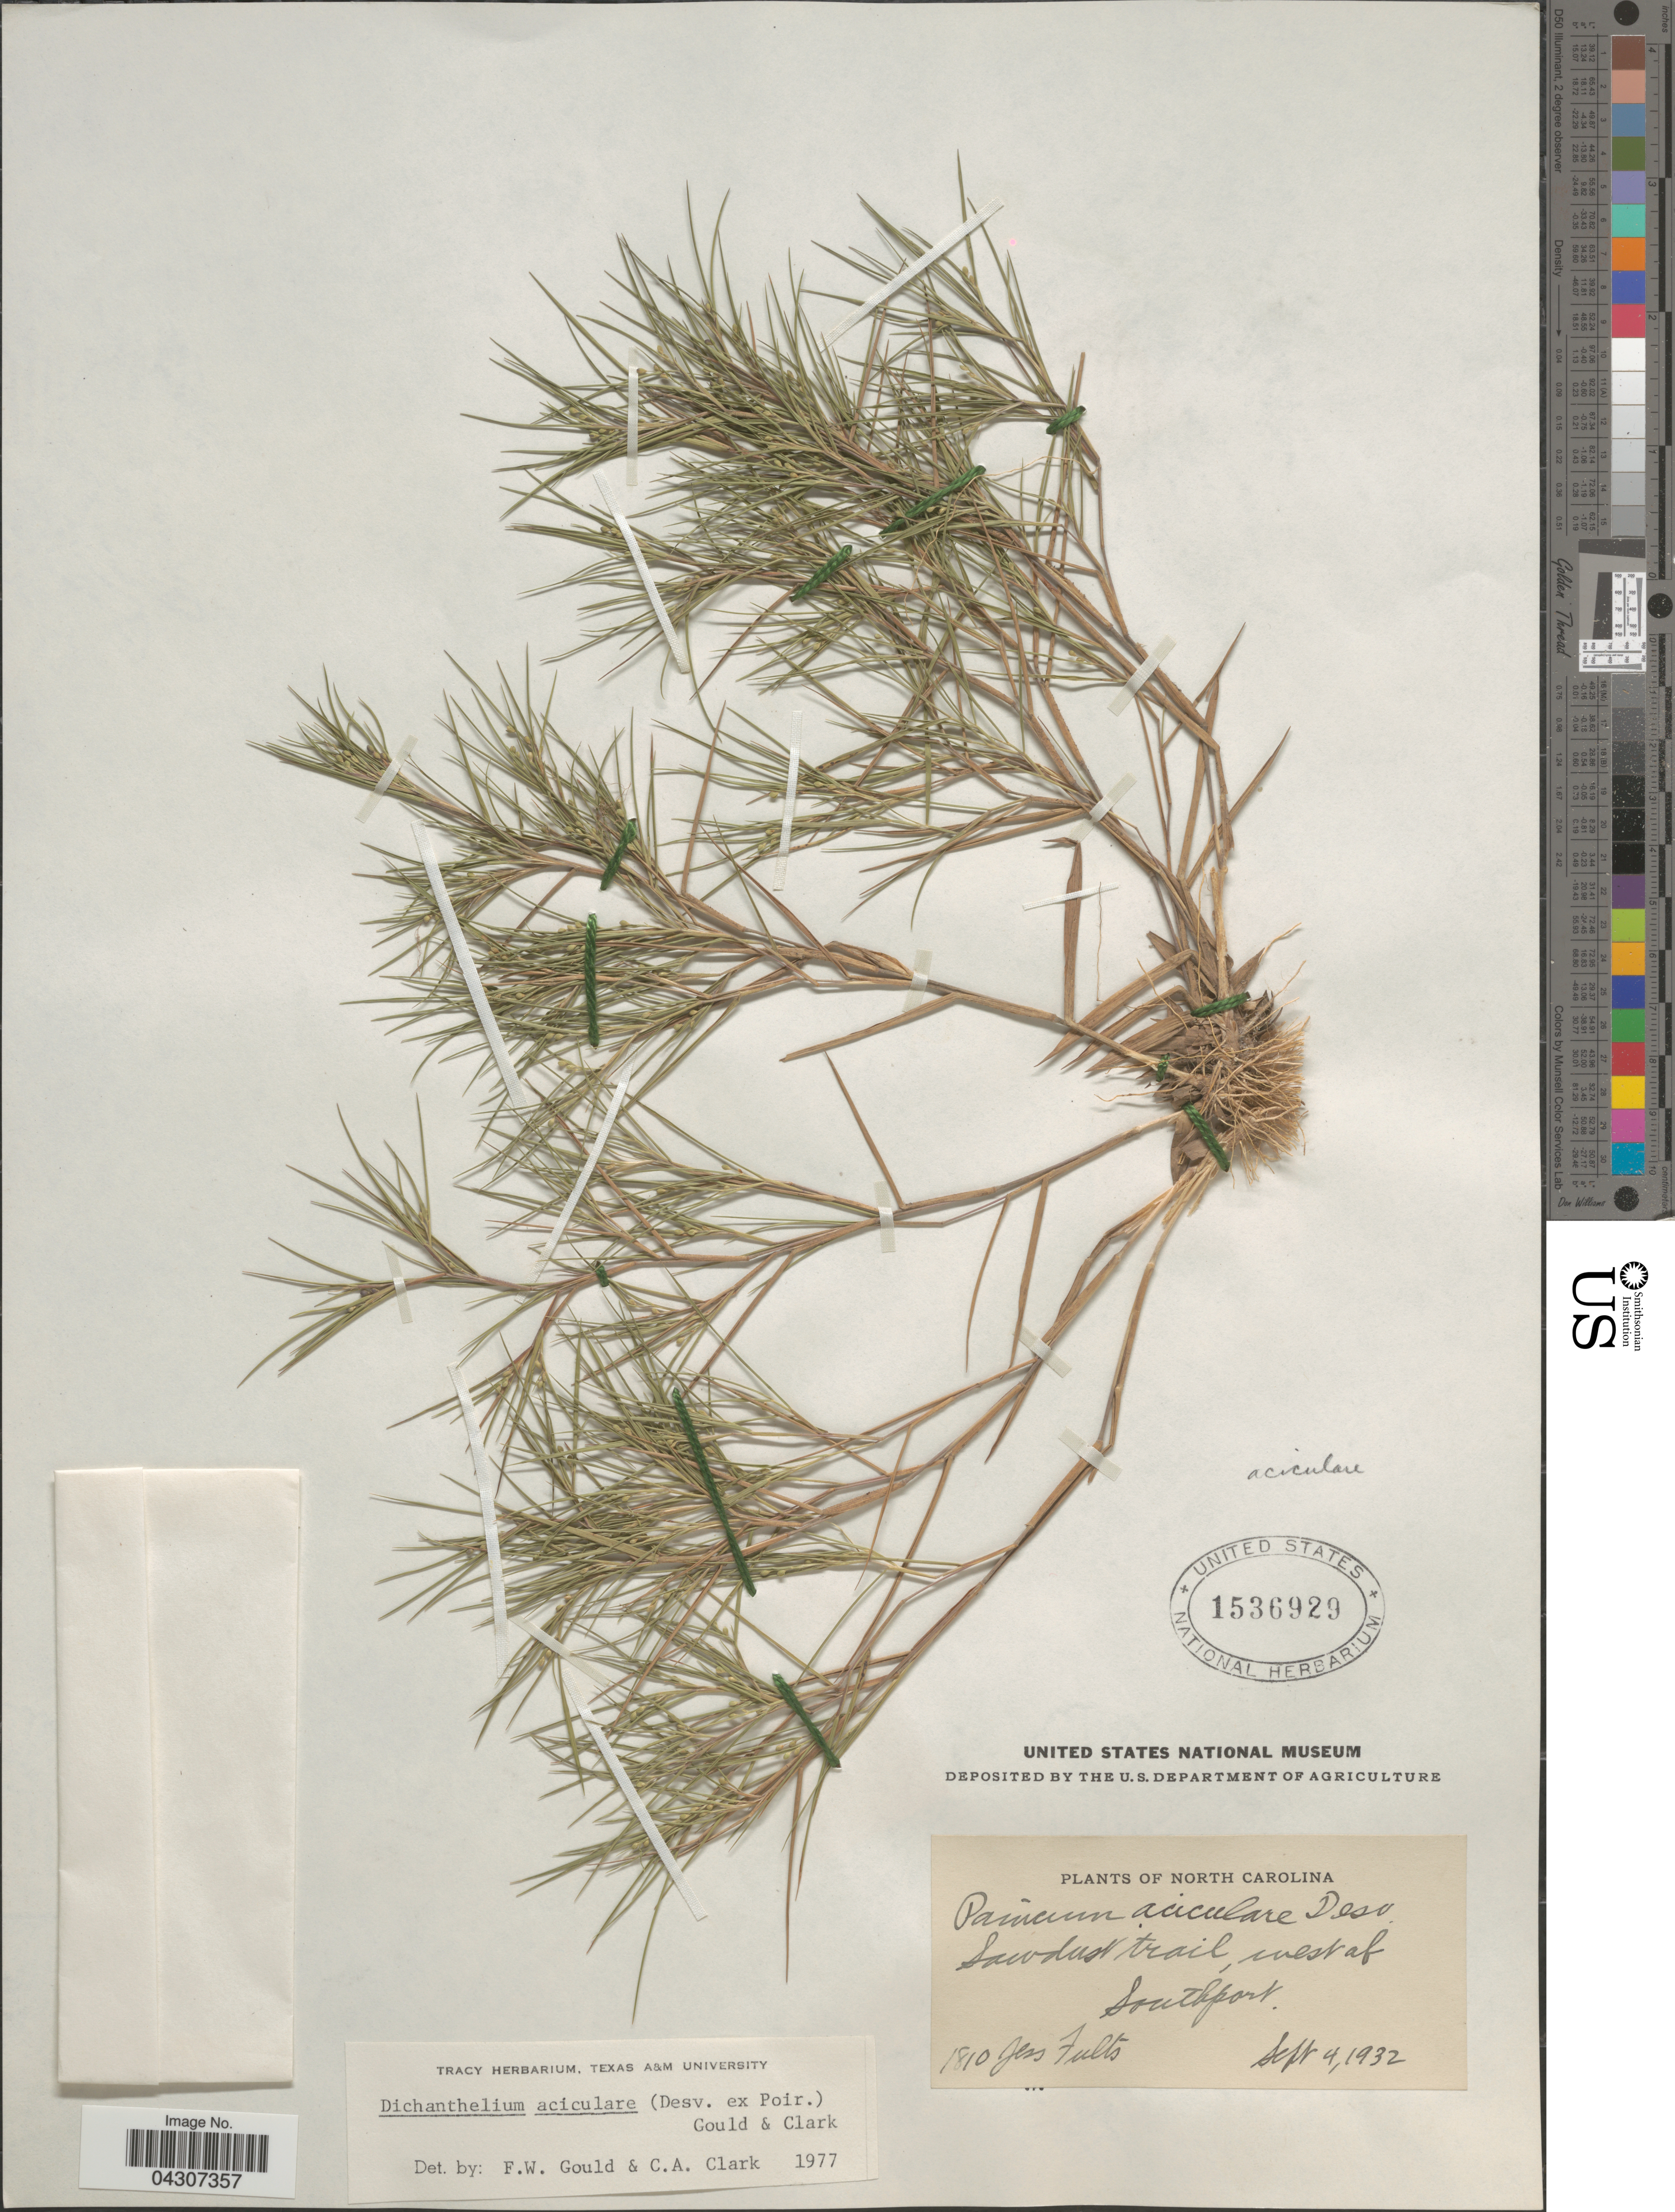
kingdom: Plantae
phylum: Tracheophyta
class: Liliopsida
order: Poales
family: Poaceae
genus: Dichanthelium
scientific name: Dichanthelium aciculare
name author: (Desv. ex Poir.) Gould & C.A. Clark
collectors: J. Fults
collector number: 1810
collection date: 1932-09-04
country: United States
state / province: North Carolina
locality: Sawdust trail, west of Southport.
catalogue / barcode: US 1536929